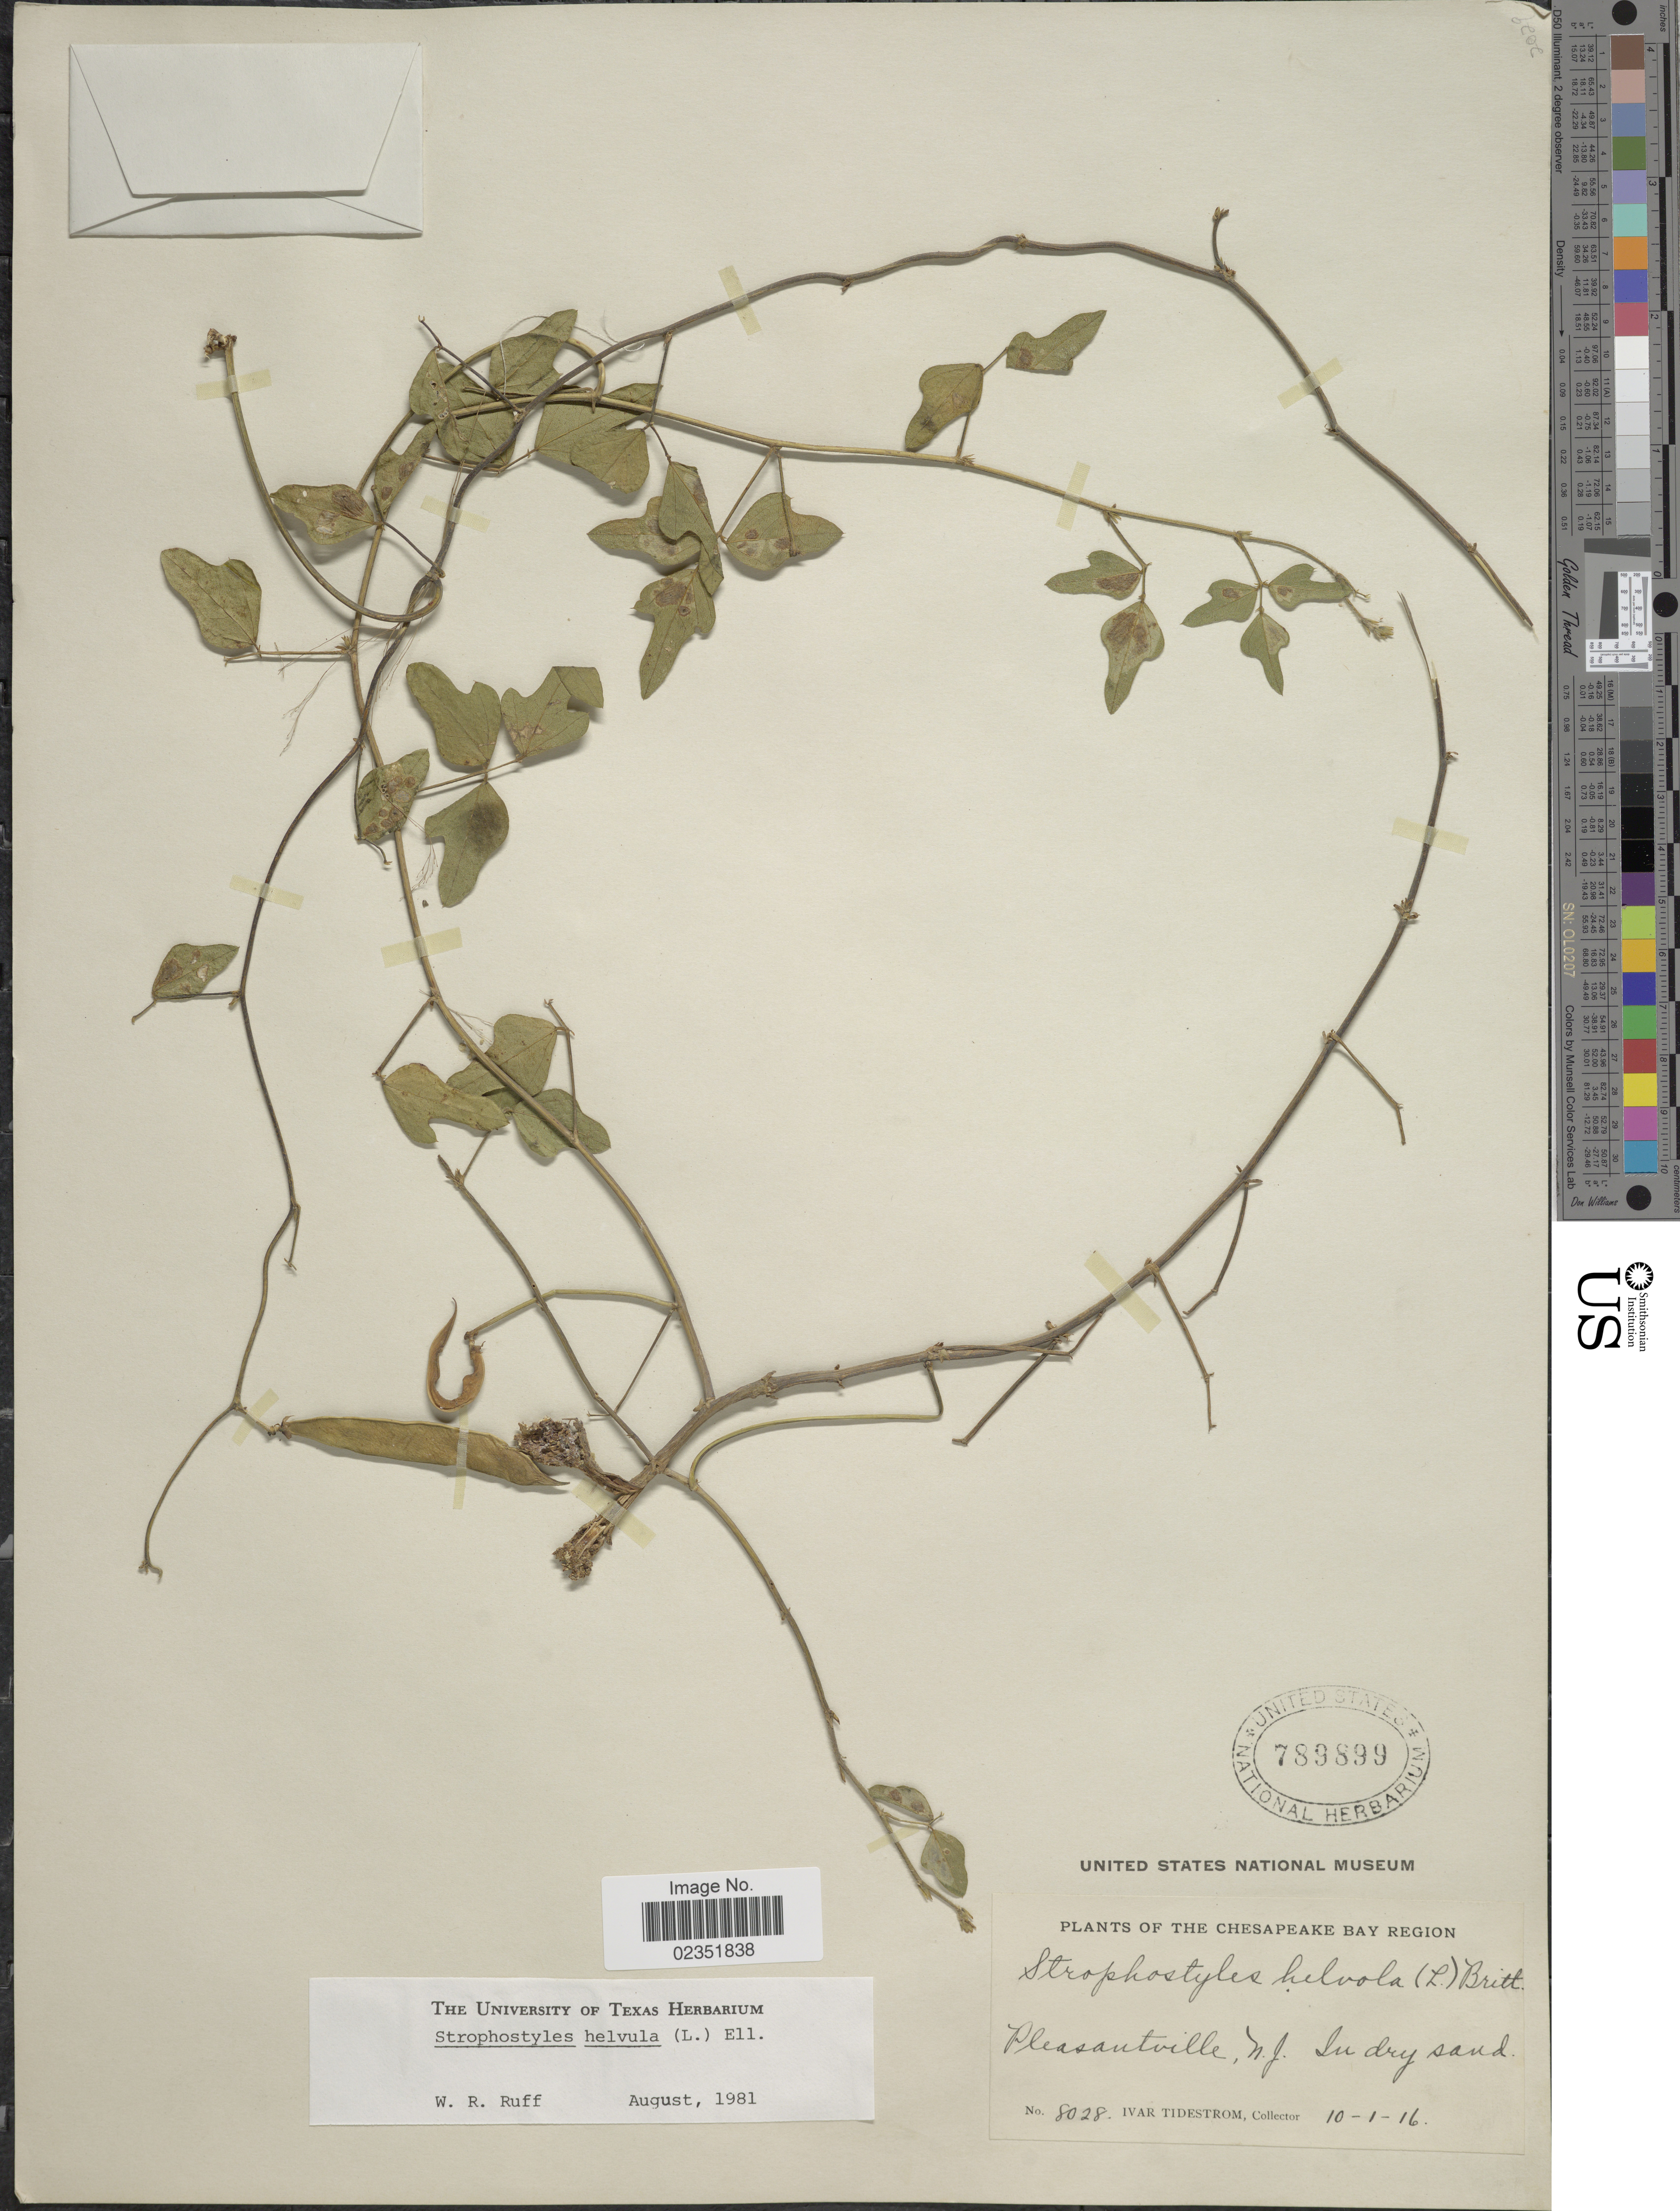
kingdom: Plantae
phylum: Tracheophyta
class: Magnoliopsida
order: Fabales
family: Fabaceae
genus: Strophostyles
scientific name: Strophostyles helvola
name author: (L.) Elliott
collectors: I. F. Tidestrom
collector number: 8028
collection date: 1916-01-10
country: United States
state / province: New Jersey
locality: The Chesapeake Bay Region, Pleasantville.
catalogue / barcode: US 789899